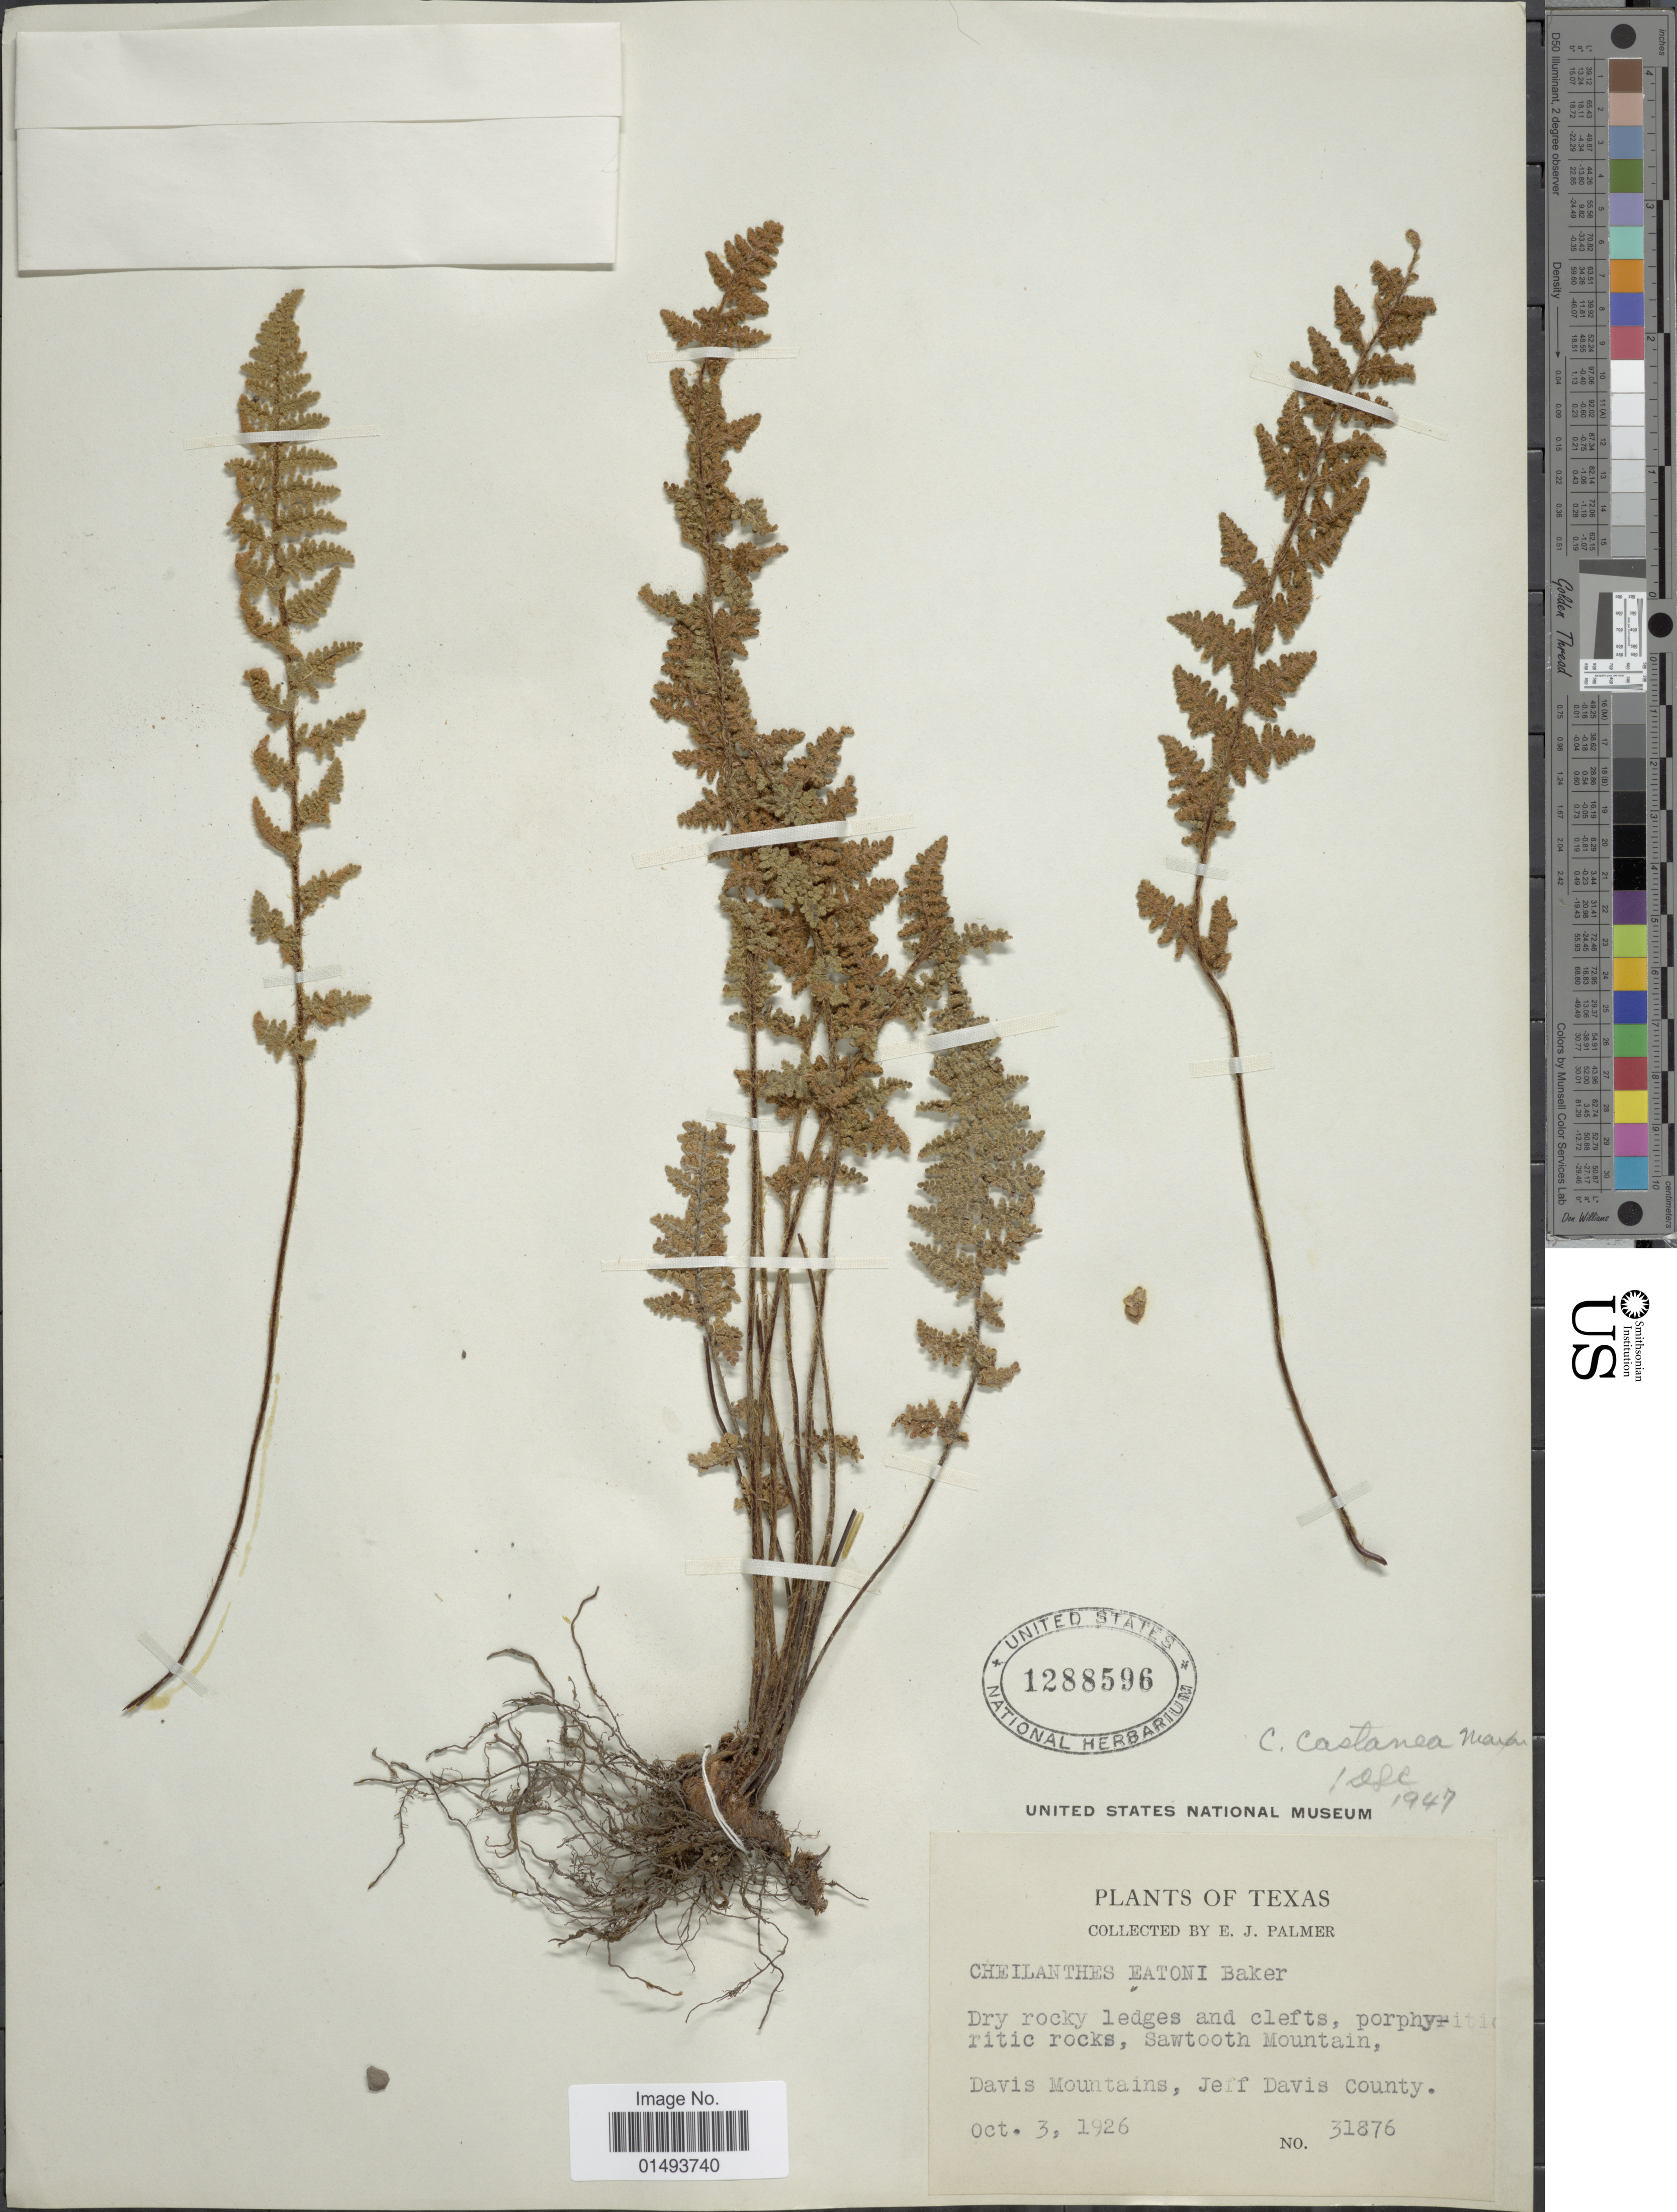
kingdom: Plantae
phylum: Tracheophyta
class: Polypodiopsida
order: Polypodiales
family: Pteridaceae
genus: Myriopteris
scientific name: Myriopteris rufa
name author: Fée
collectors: E. J. Palmer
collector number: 31876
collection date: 1926-10-03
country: United States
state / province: Texas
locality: Plants of Texas, Dry rocks ledges and clefts, porphyritic rocks, Sawtooth Mountain,Davis Mountains, Jeff Davis county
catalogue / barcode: US 1288596